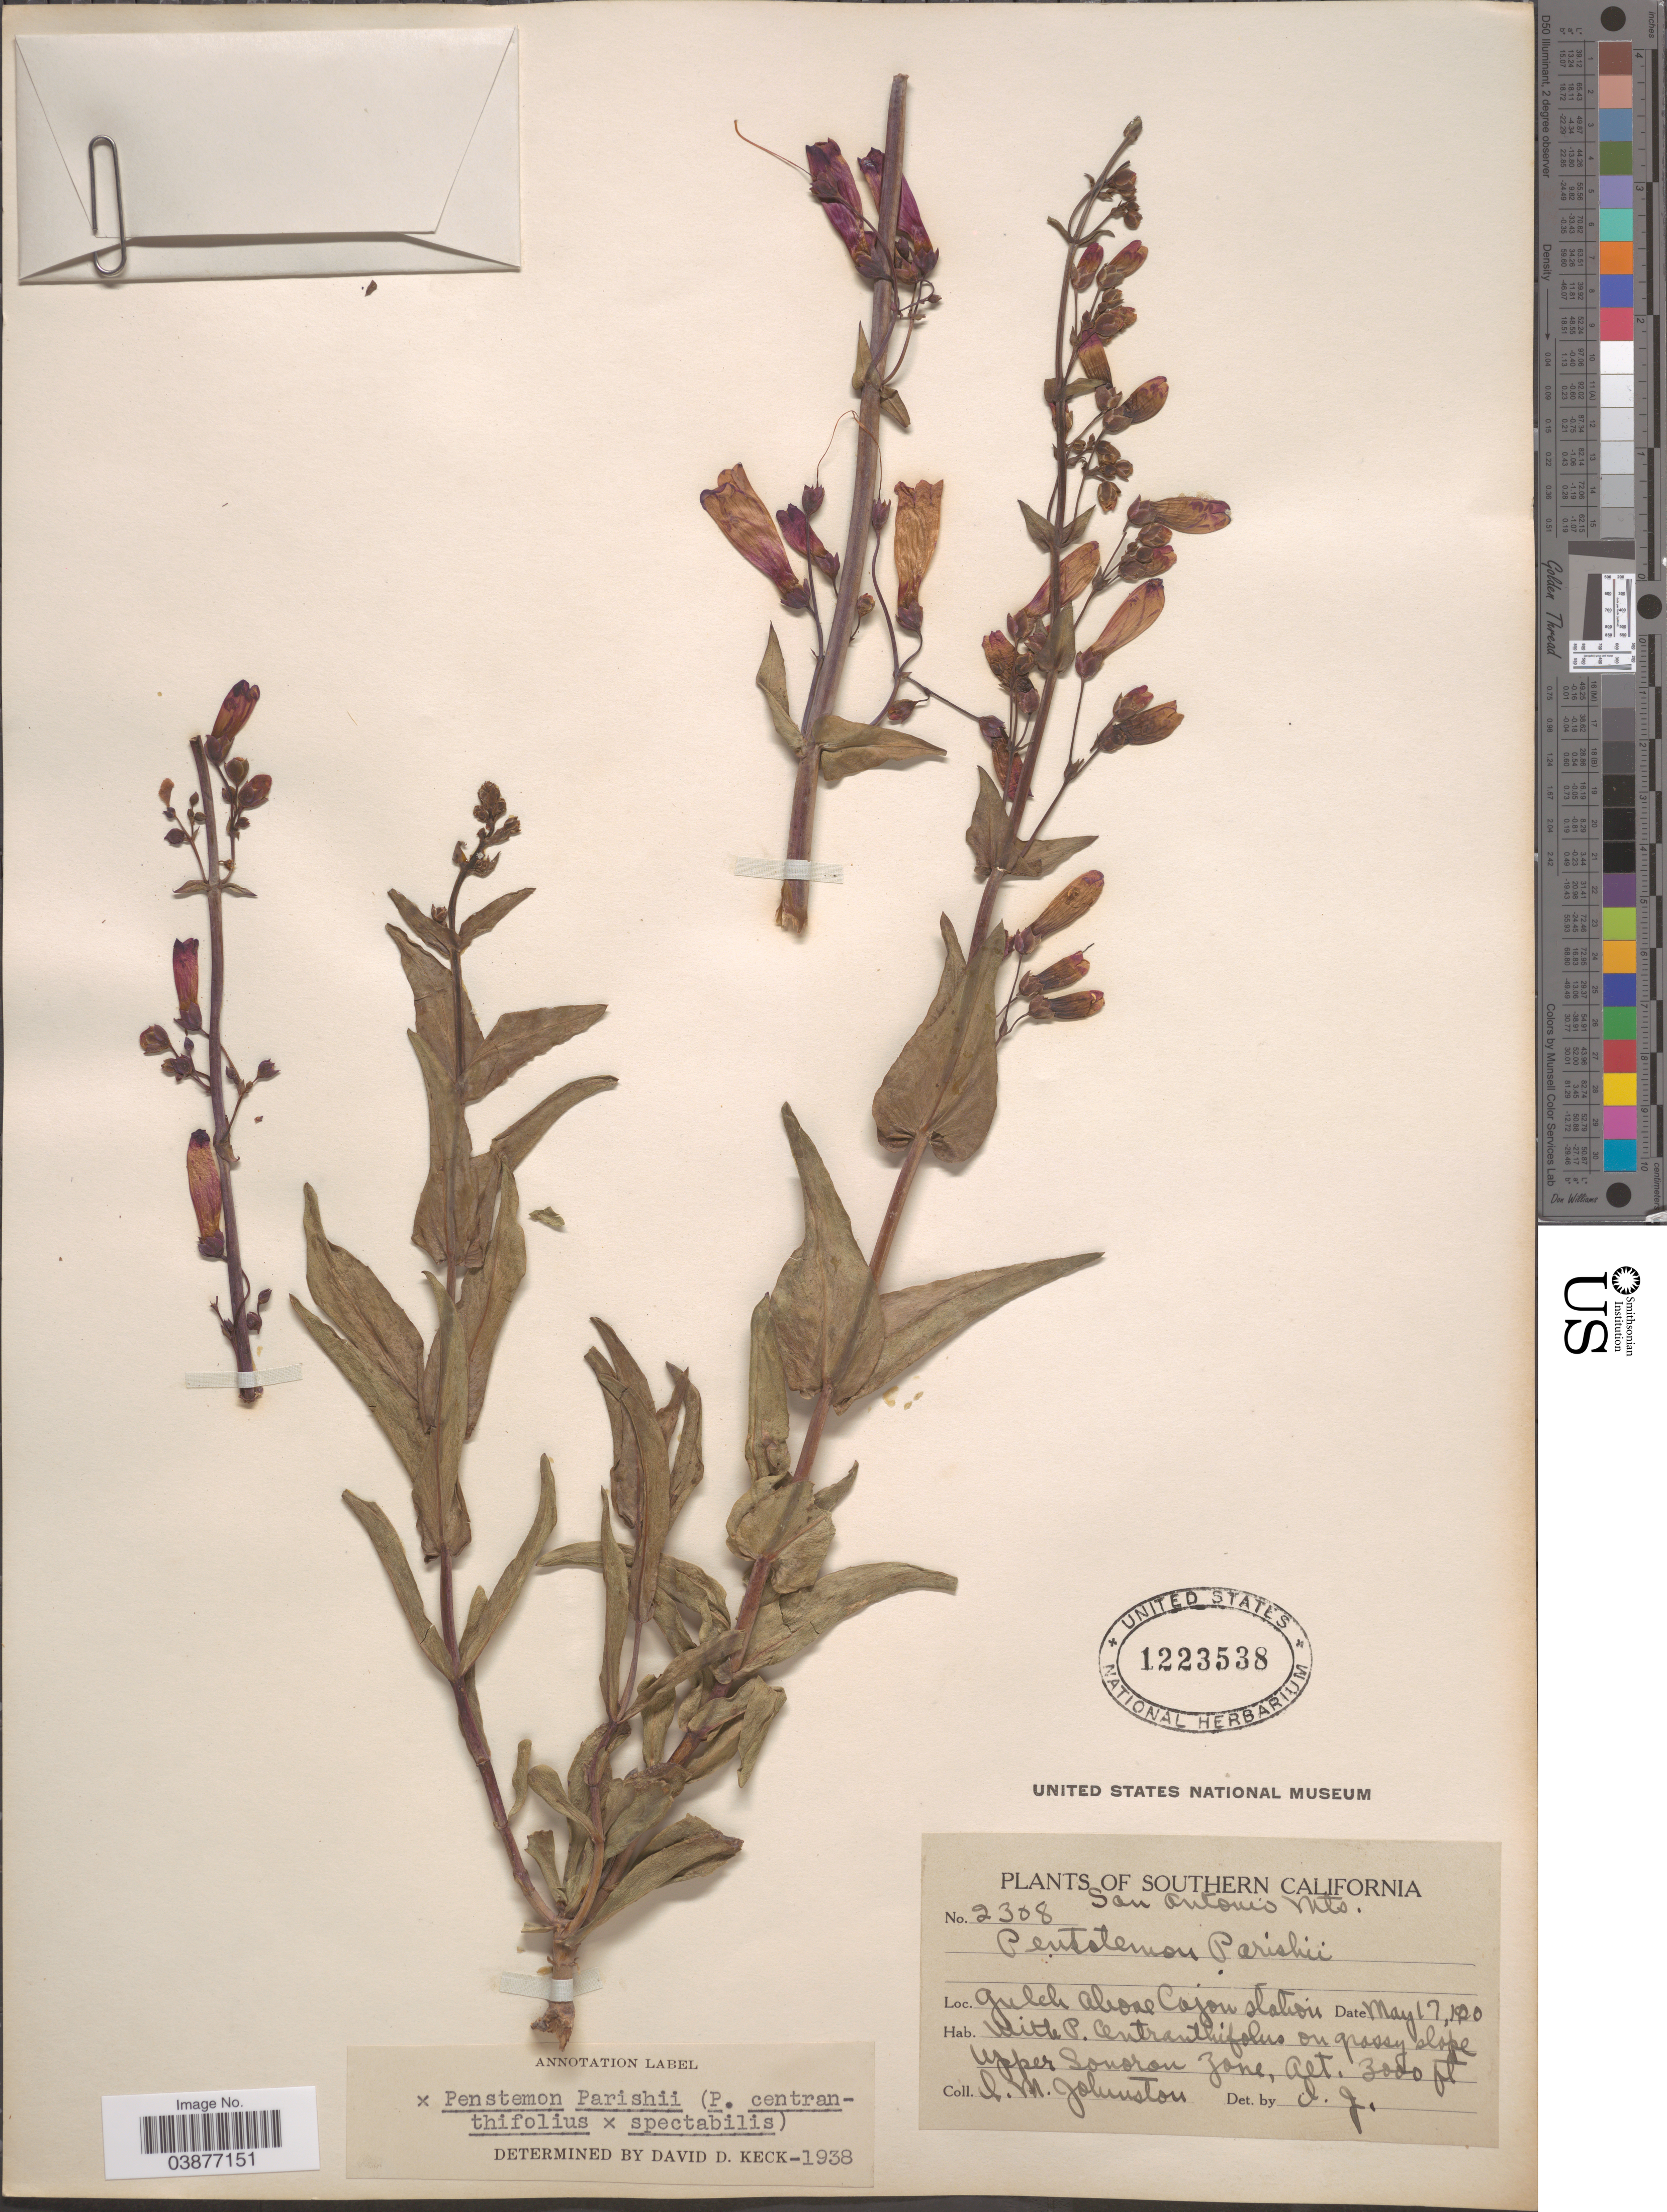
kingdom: Plantae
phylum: Tracheophyta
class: Magnoliopsida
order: Lamiales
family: Plantaginaceae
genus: Penstemon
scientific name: Penstemon parishii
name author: A. Gray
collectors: I.M. Johnston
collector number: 2308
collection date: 1920-05-17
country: United States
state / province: California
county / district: Los Angeles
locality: Southern California. San Antonio Mts. Gulch above Cajon station. On grassy slope. Upper Sonoran Zone.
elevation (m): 914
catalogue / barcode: US 1223538